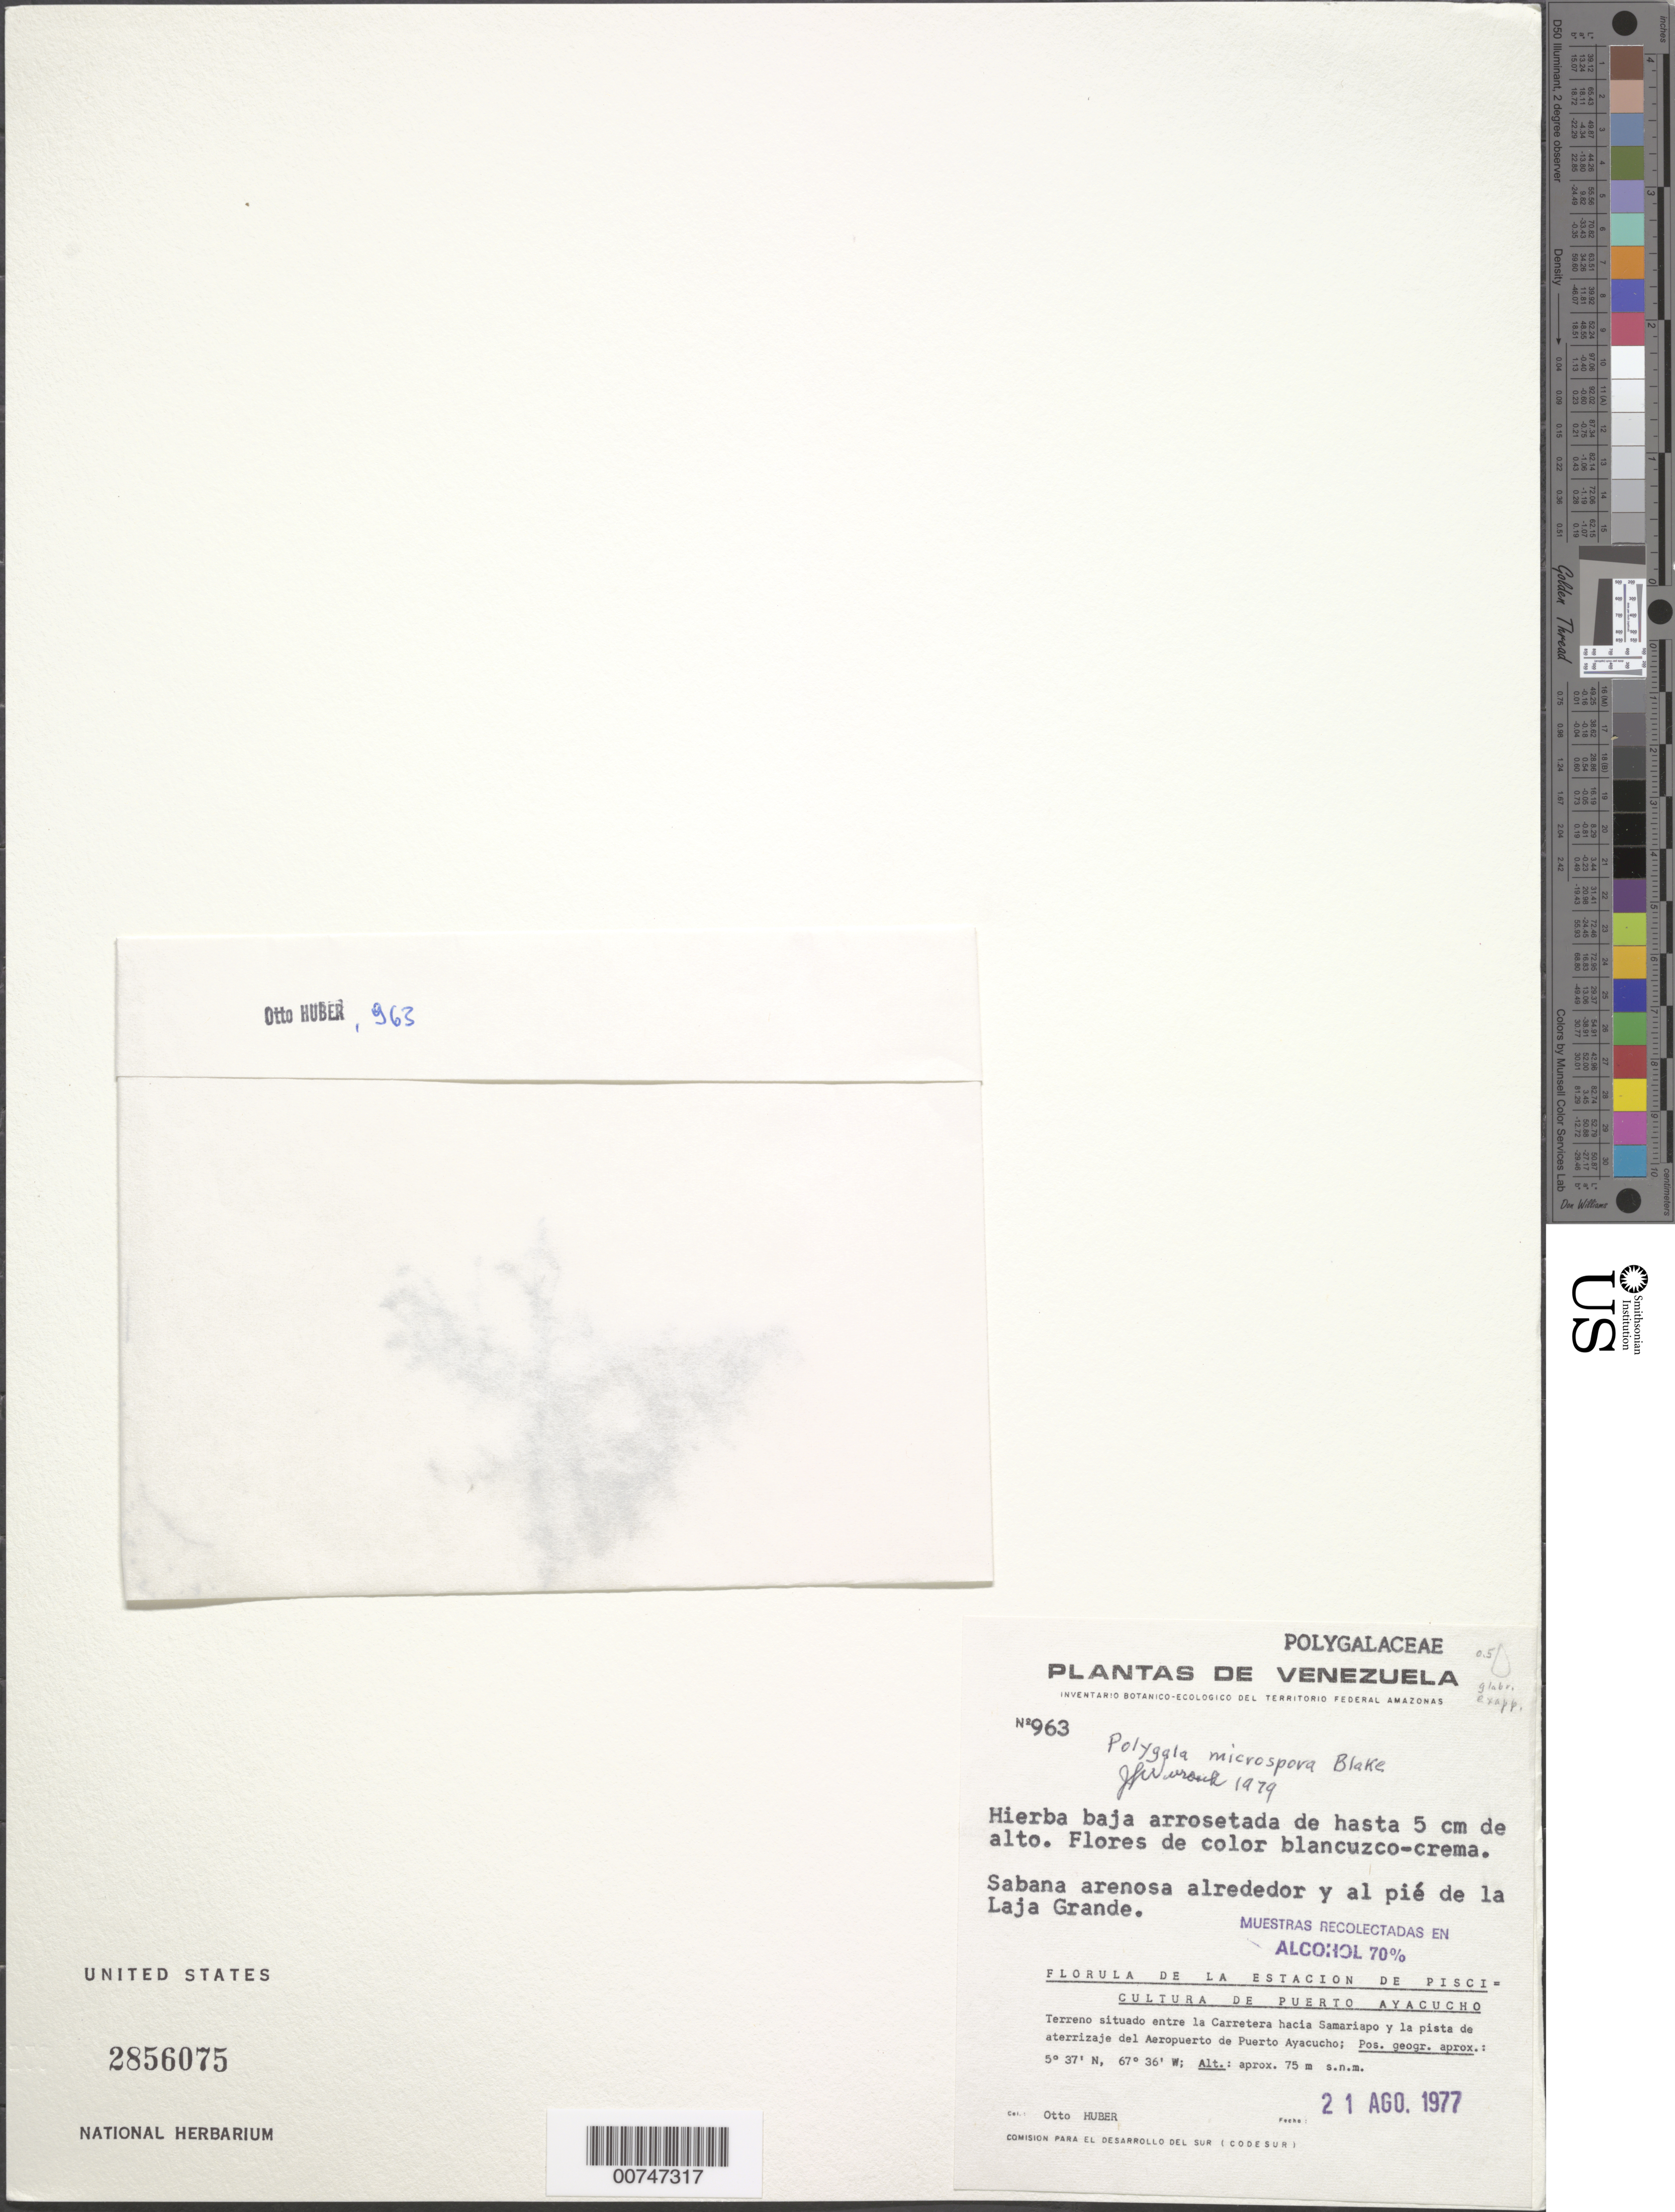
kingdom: Plantae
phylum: Tracheophyta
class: Magnoliopsida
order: Fabales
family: Polygalaceae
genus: Polygala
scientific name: Polygala sedoides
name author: A.W. Benn.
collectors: O. Huber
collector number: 963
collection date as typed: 21-Aug-77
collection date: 1977-08-21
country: Venezuela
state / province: Amazonas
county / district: Atures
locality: Puerto Ayacucho, carretera hacia Samariapo y la pista de aterrizaje del Aeropuerto de Puerto Ayacucho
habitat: Sabana arenosa alrededor y al pié de la laja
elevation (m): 75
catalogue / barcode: US 2856075